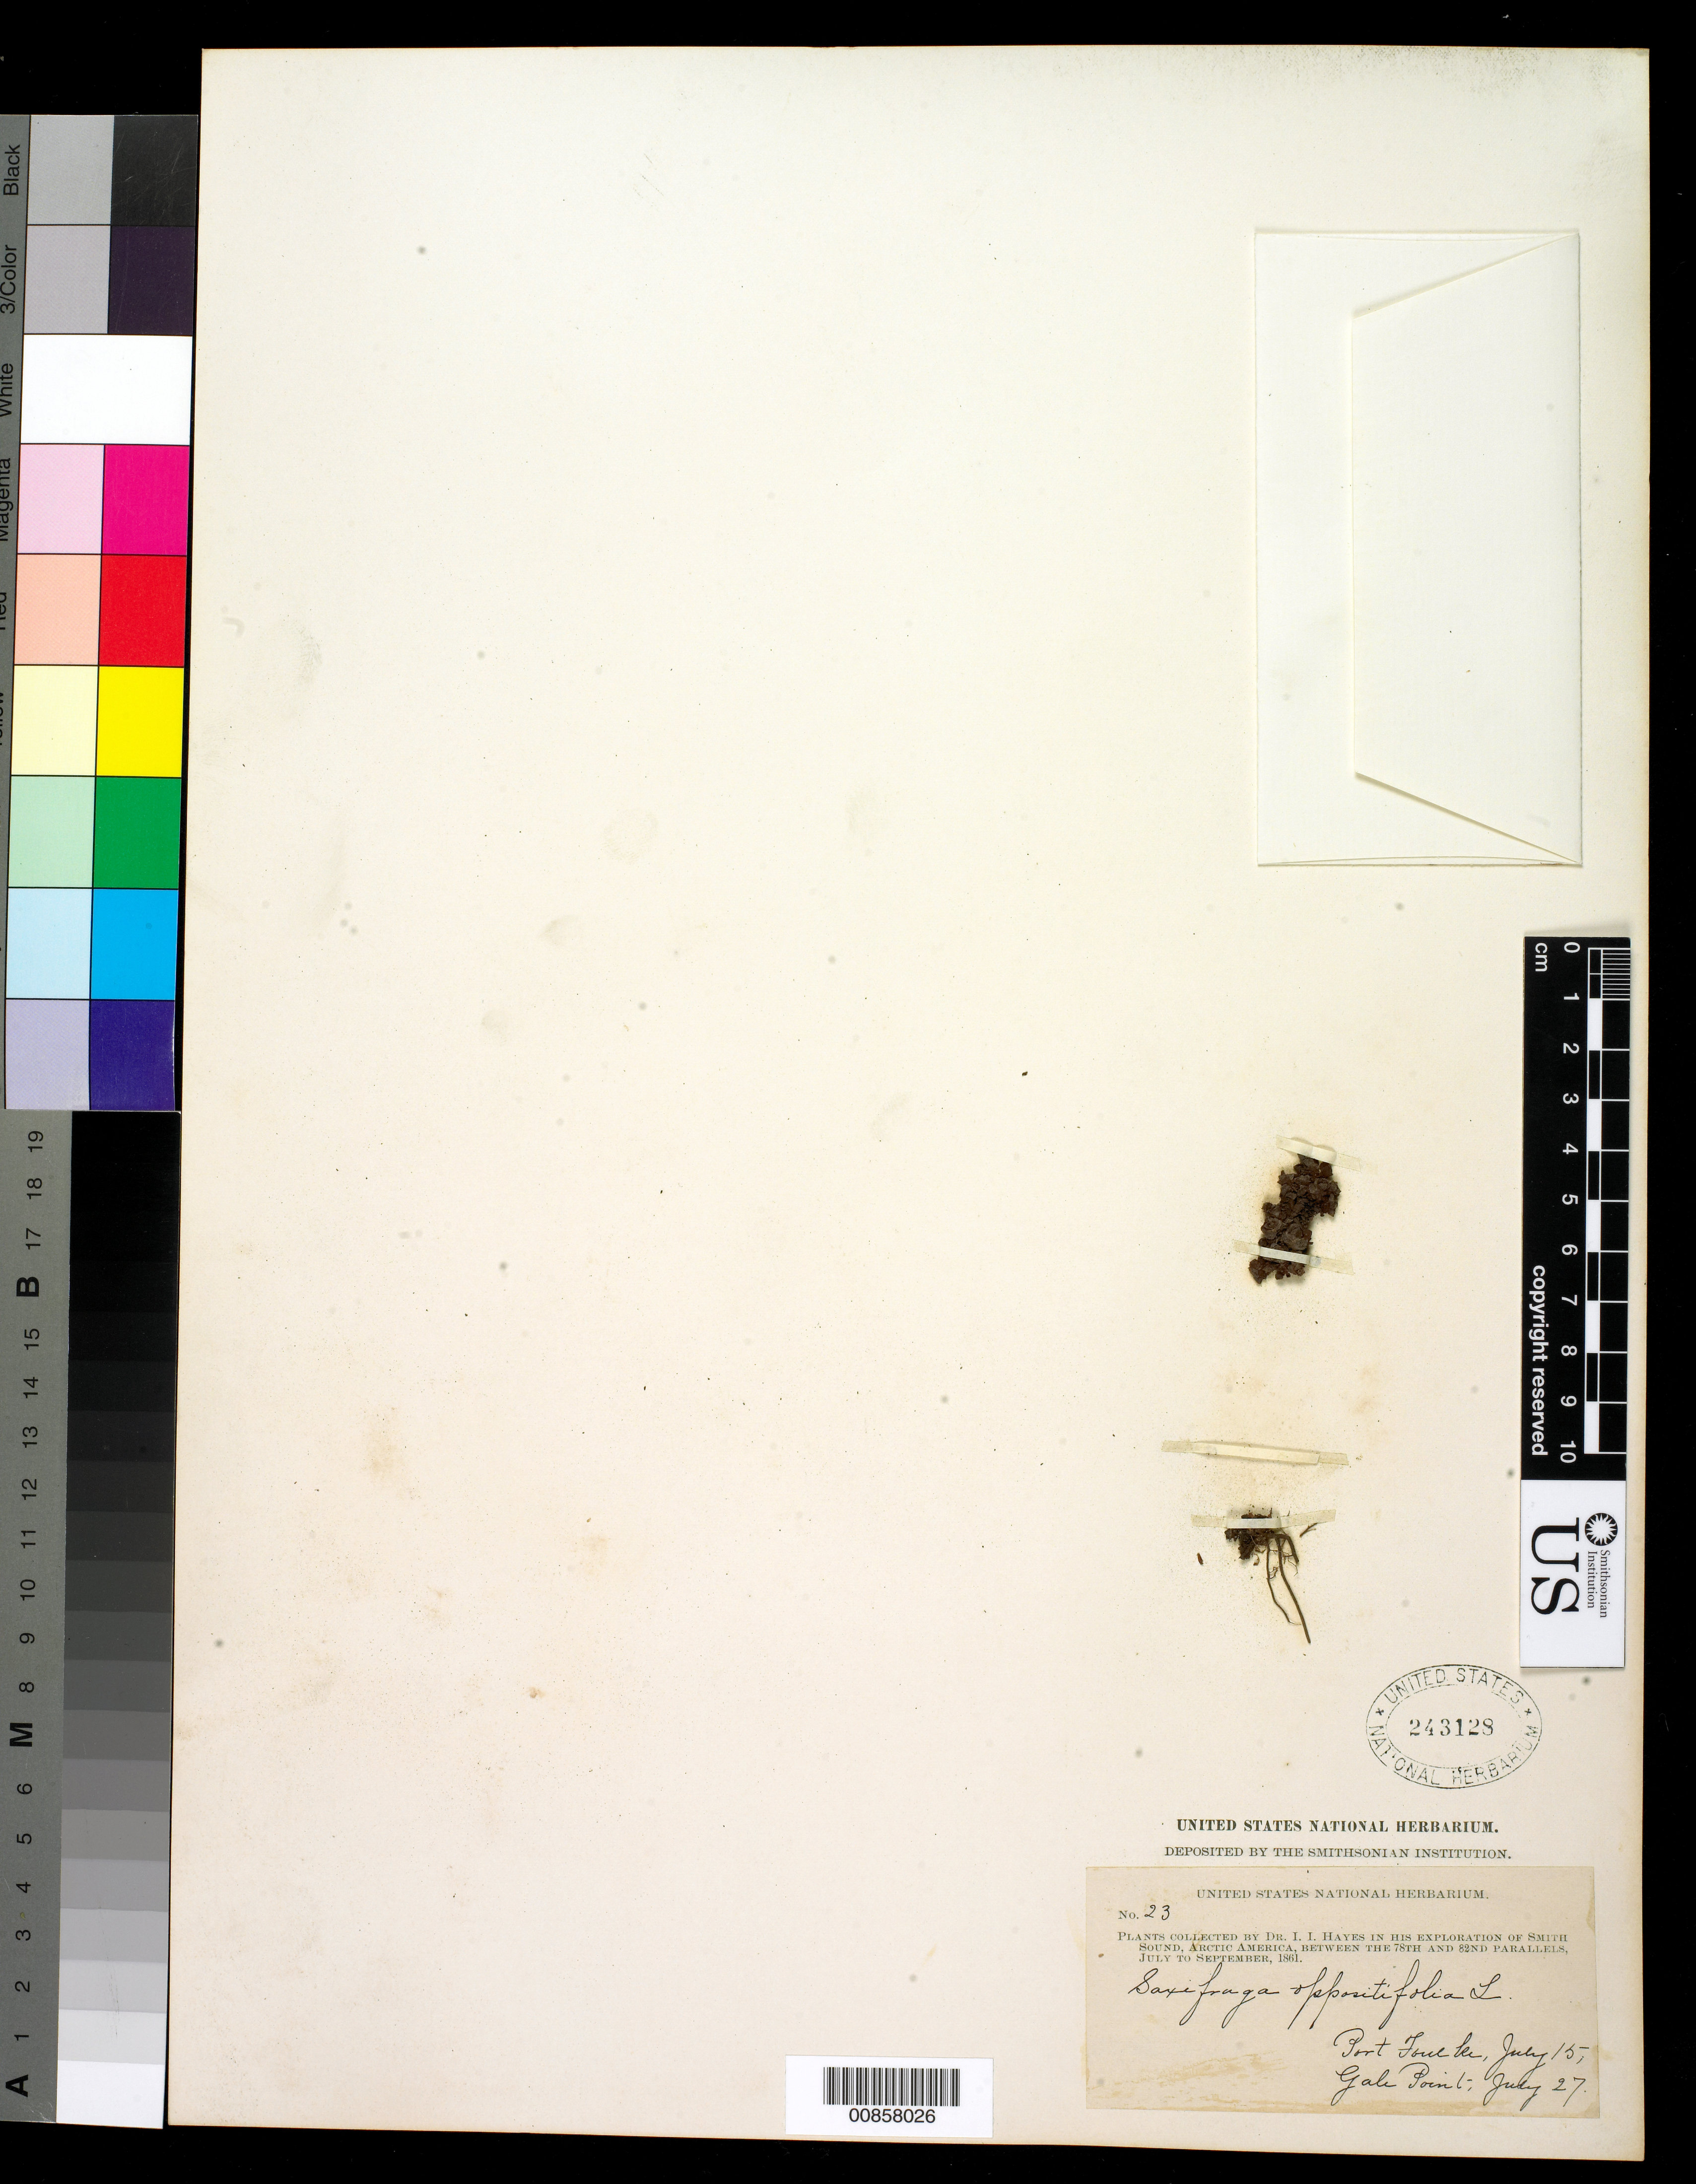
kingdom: Plantae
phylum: Tracheophyta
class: Magnoliopsida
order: Saxifragales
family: Saxifragaceae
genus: Saxifraga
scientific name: Saxifraga oppositifolia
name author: L.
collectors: I. I. Hayes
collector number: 23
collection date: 1861-07-15,1861-07-27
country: Canada / Greenland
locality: Port Foulke, Gale Point, Smith Sound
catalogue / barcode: US 243128